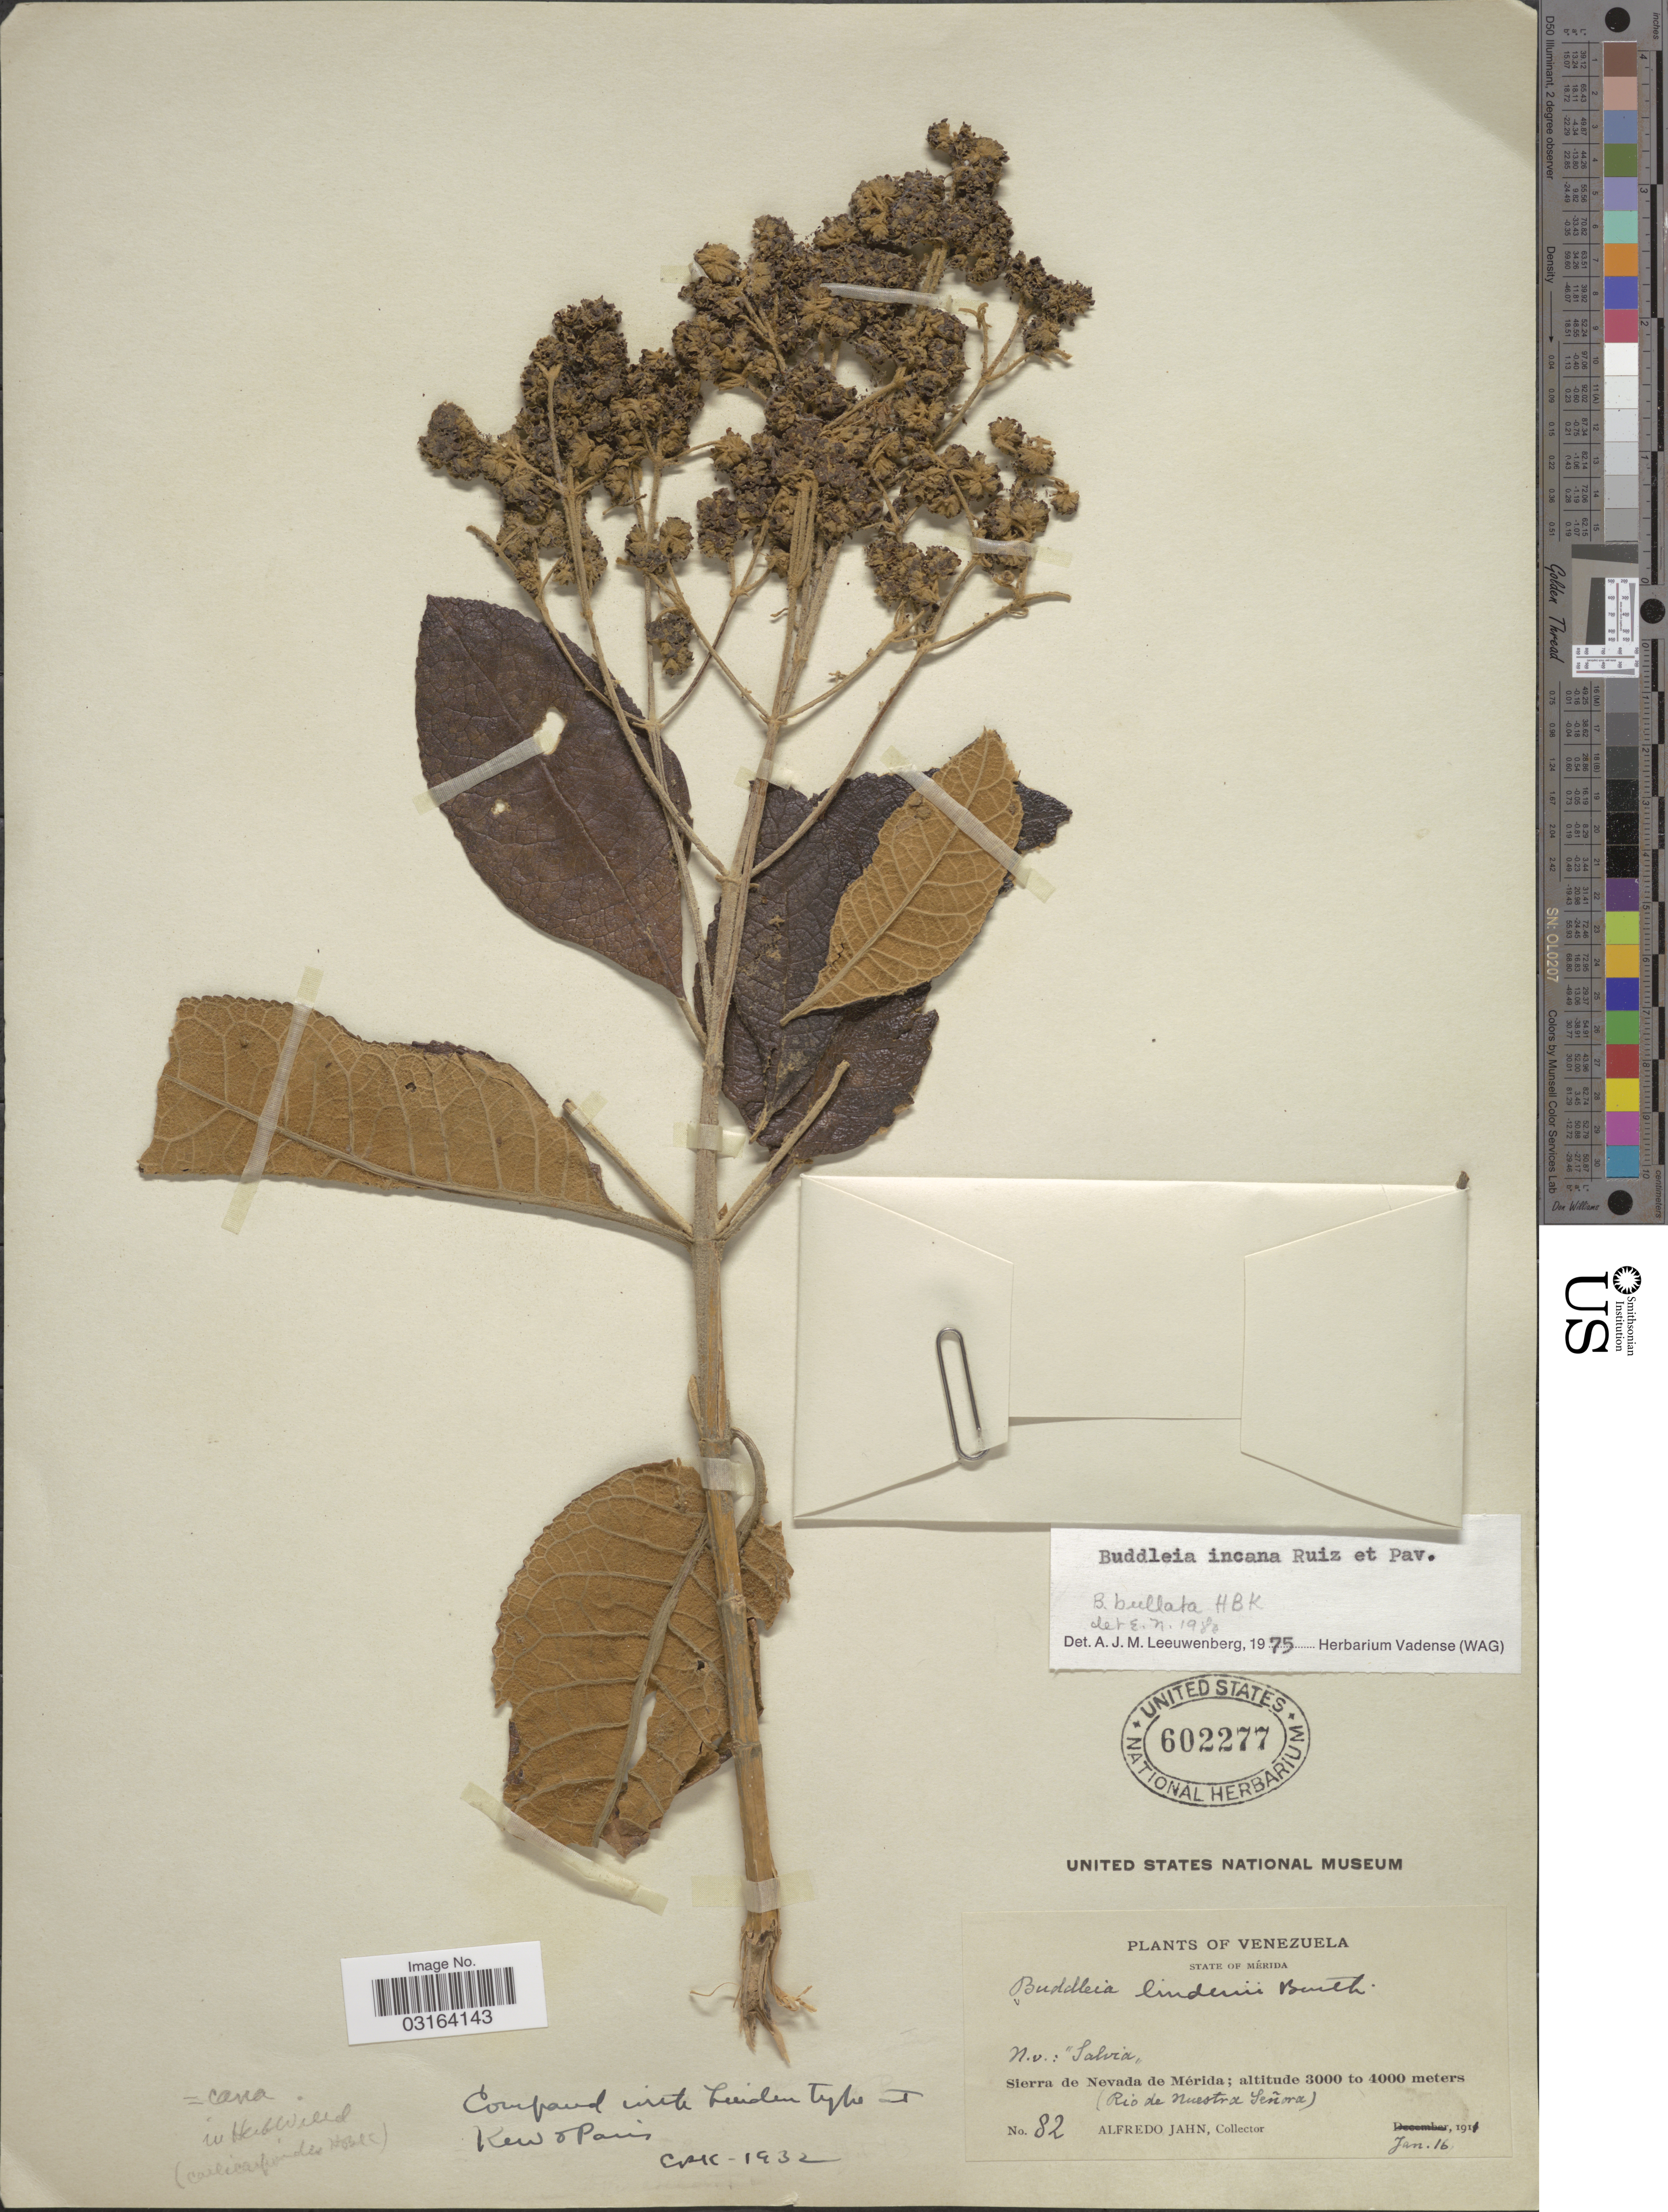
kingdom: Plantae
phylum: Tracheophyta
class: Magnoliopsida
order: Lamiales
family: Scrophulariaceae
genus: Buddleja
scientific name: Buddleja bullata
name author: Kunth in Humb. & et al.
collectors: A. Jahn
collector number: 82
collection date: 1911-01-16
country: Venezuela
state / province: Mérida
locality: Sierra de Nevada de Mérida (Rio de Nuestra Señora).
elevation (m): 3000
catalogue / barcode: US 602277